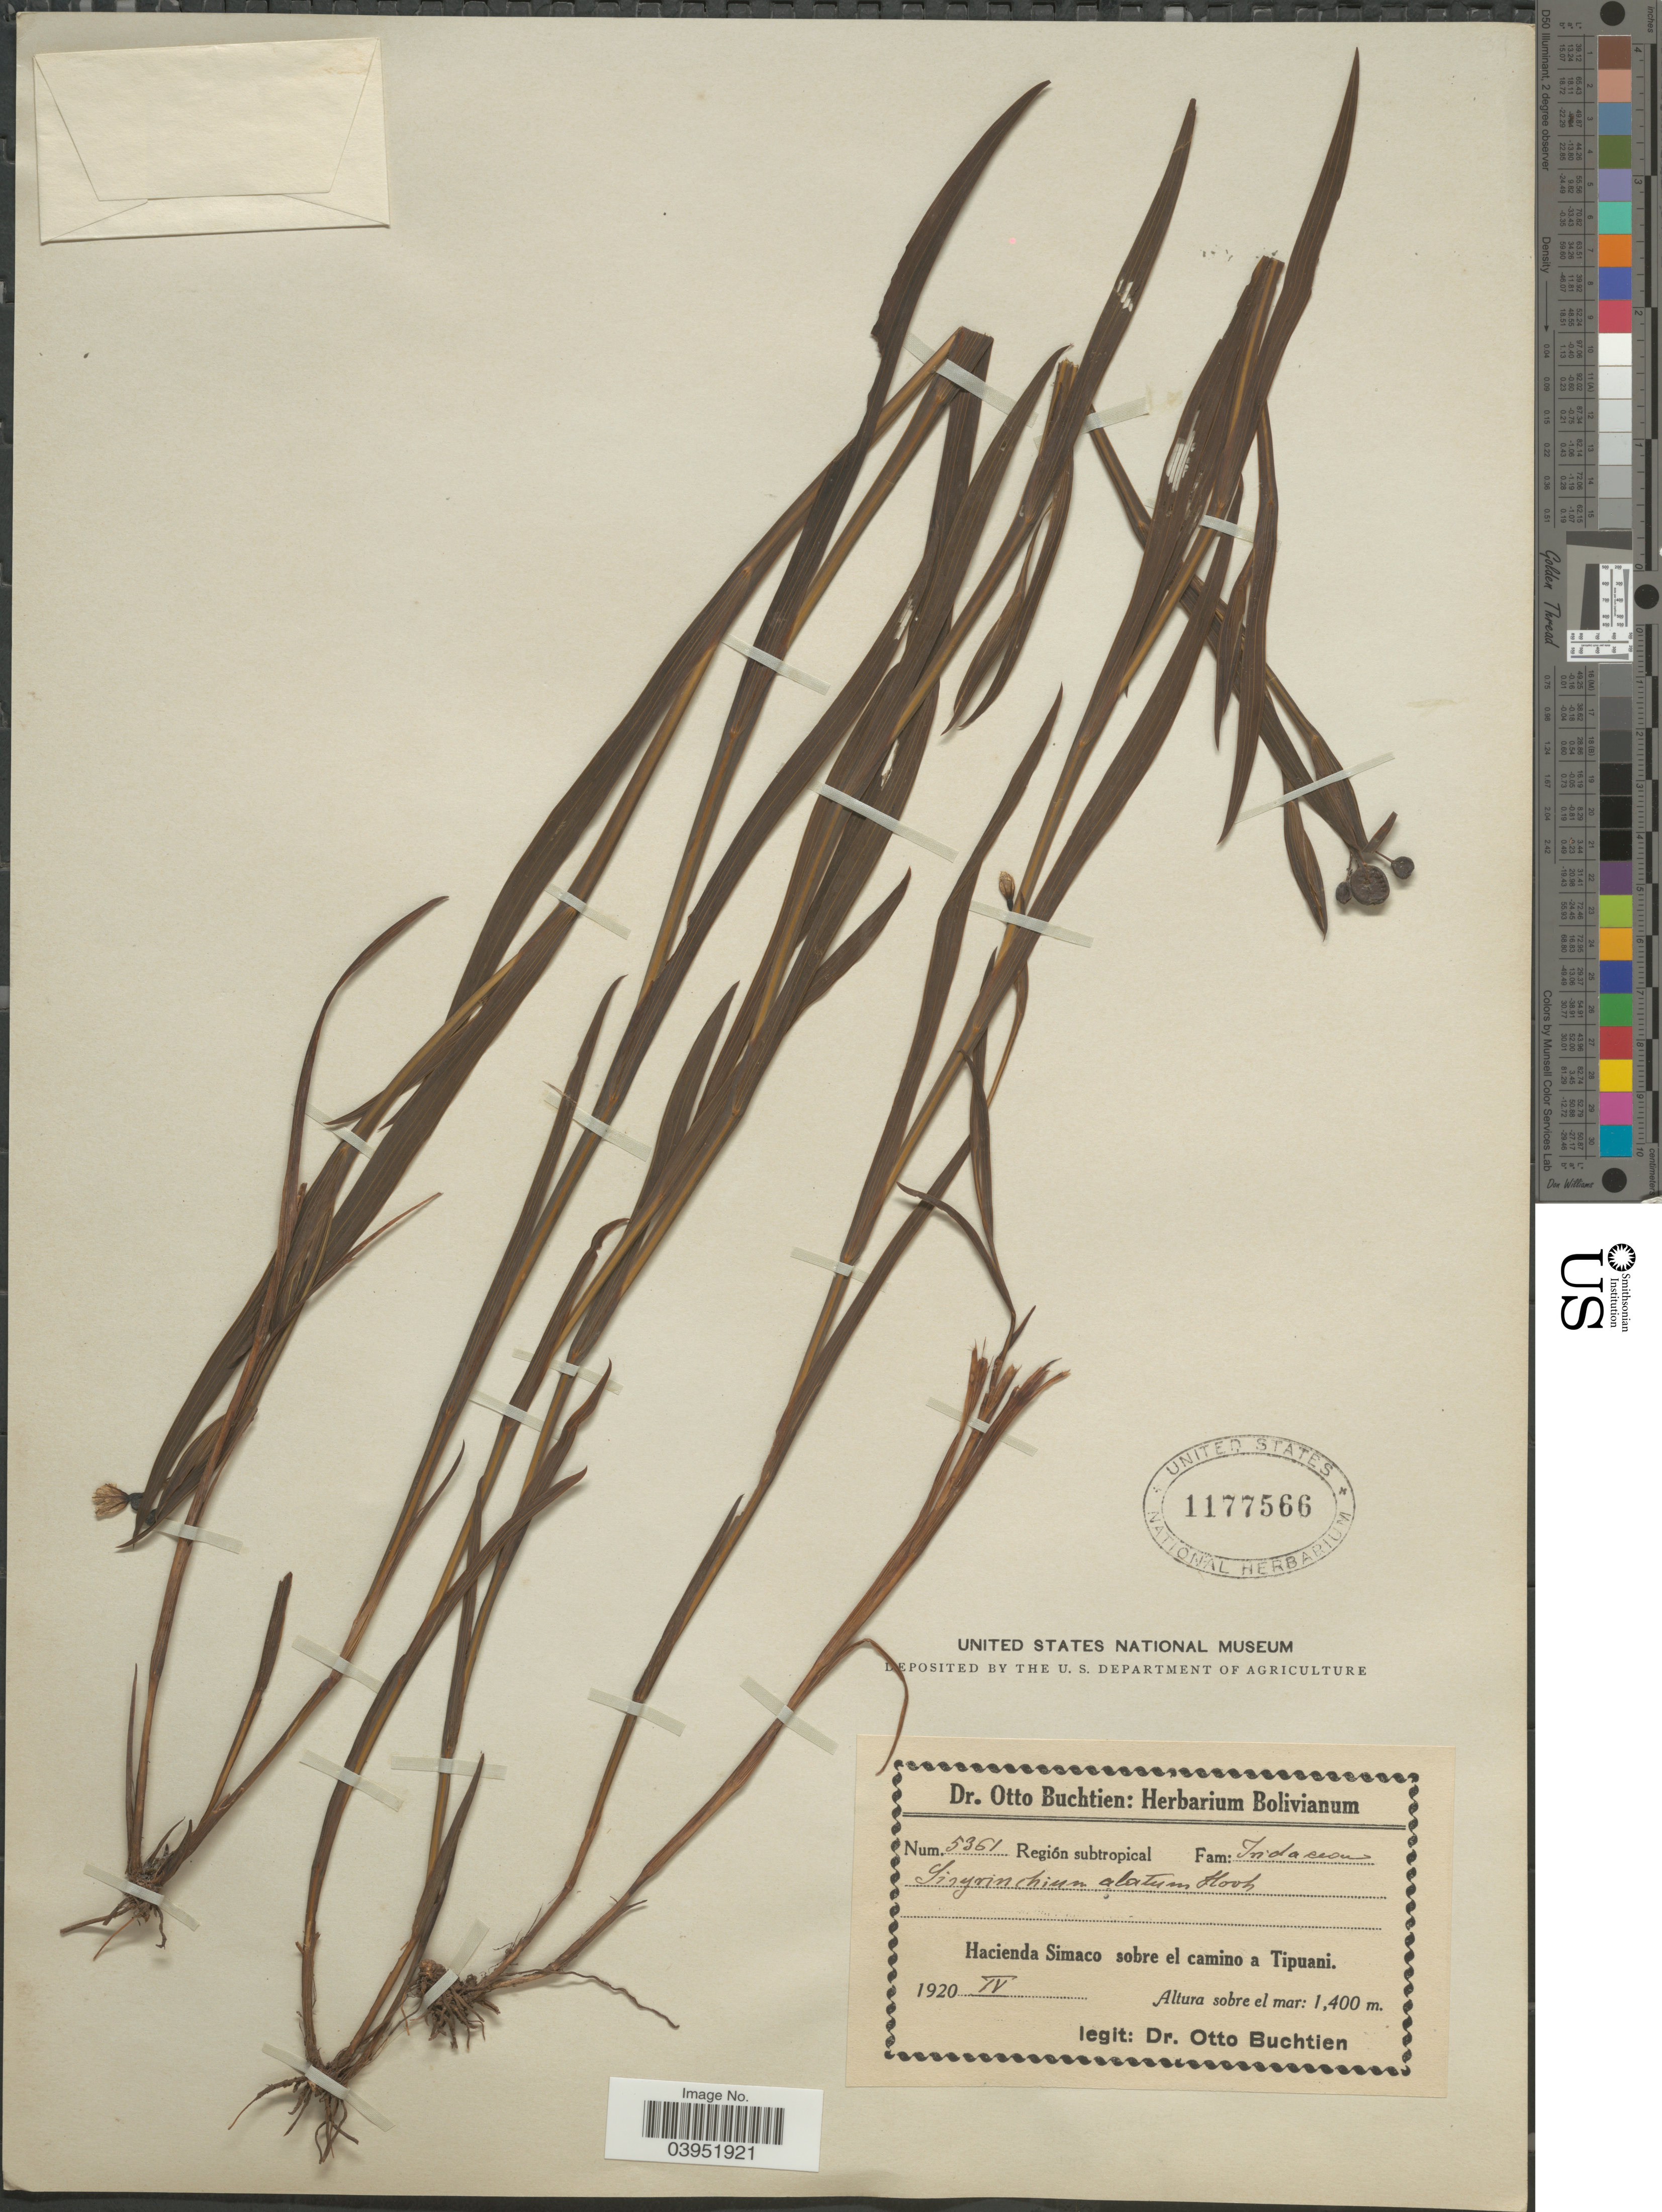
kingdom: Plantae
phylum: Tracheophyta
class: Liliopsida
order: Asparagales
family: Iridaceae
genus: Sisyrinchium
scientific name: Sisyrinchium alatum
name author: Hook.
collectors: O. Buchtien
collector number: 5361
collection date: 1920-04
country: Bolivia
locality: Región subtropical. Hacienda Simaco sobre el camino a Tipuani.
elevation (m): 1400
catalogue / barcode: US 1177566